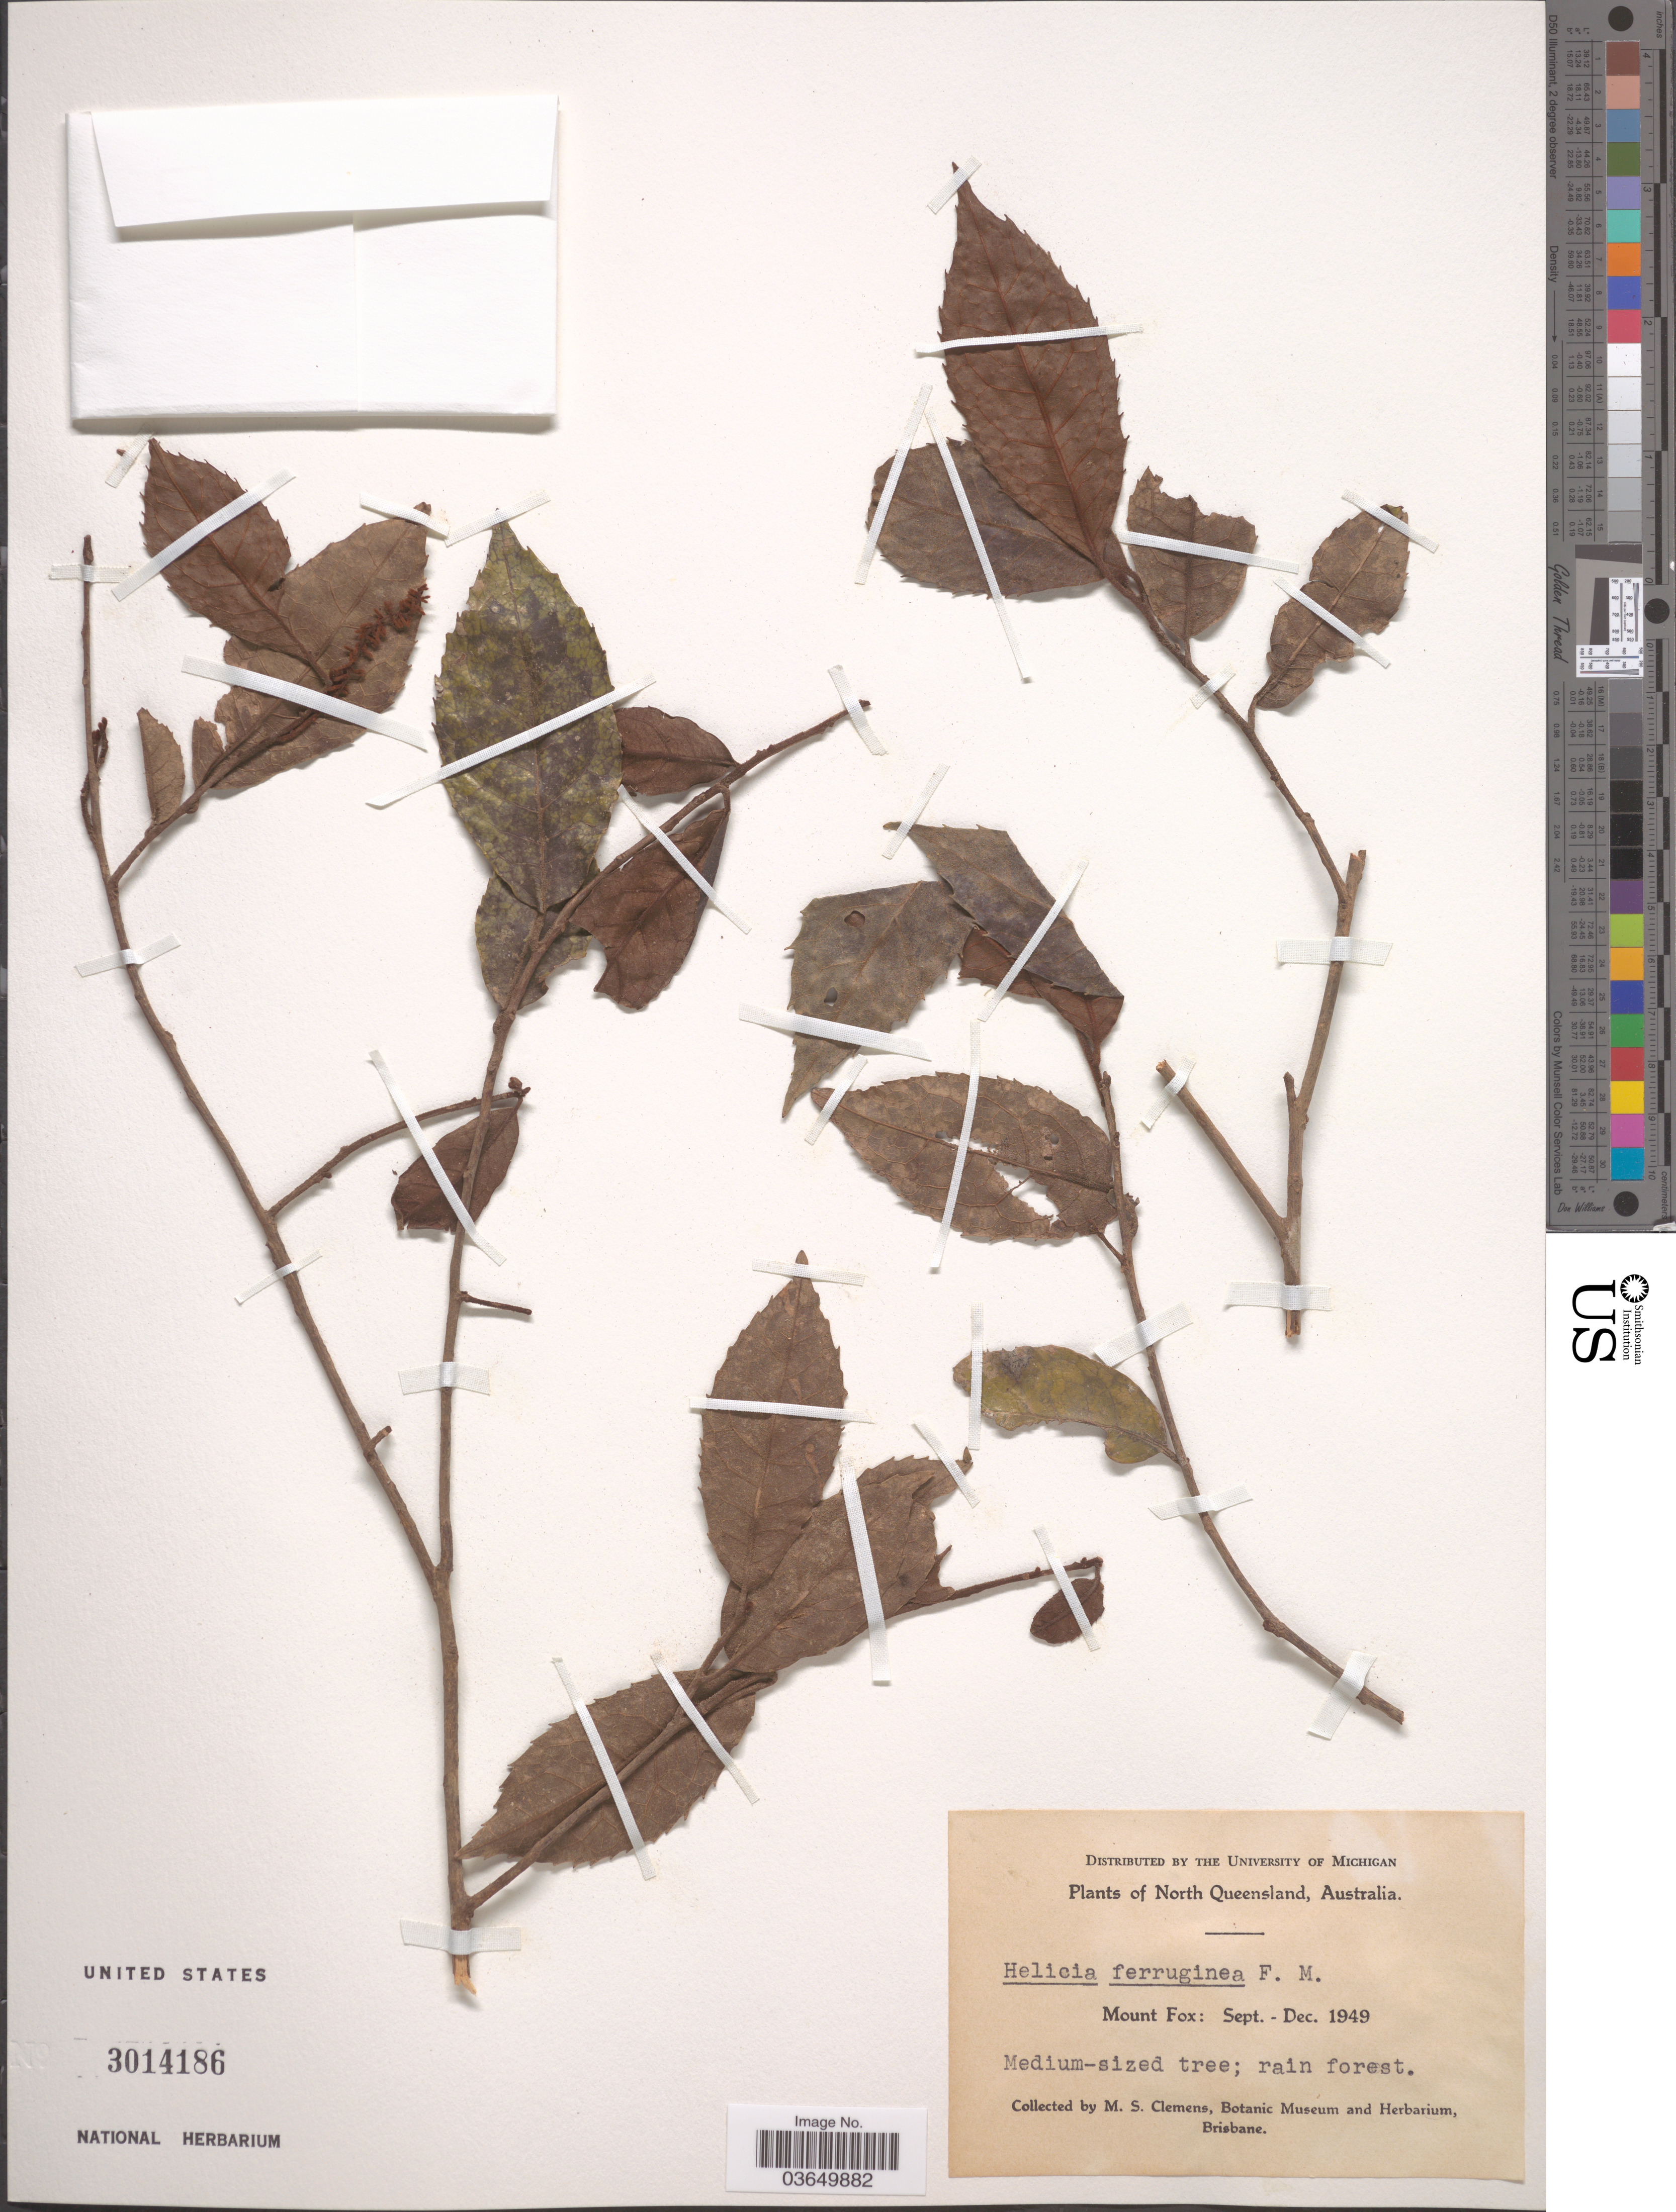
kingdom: Plantae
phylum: Tracheophyta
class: Magnoliopsida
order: Proteales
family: Proteaceae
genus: Helicia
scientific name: Helicia ferruginea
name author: F. Muell.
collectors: M. S. Clemens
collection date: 1949-09/1949-12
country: Australia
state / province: Queensland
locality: North Queensland. Mount Fox.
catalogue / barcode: US 3014186